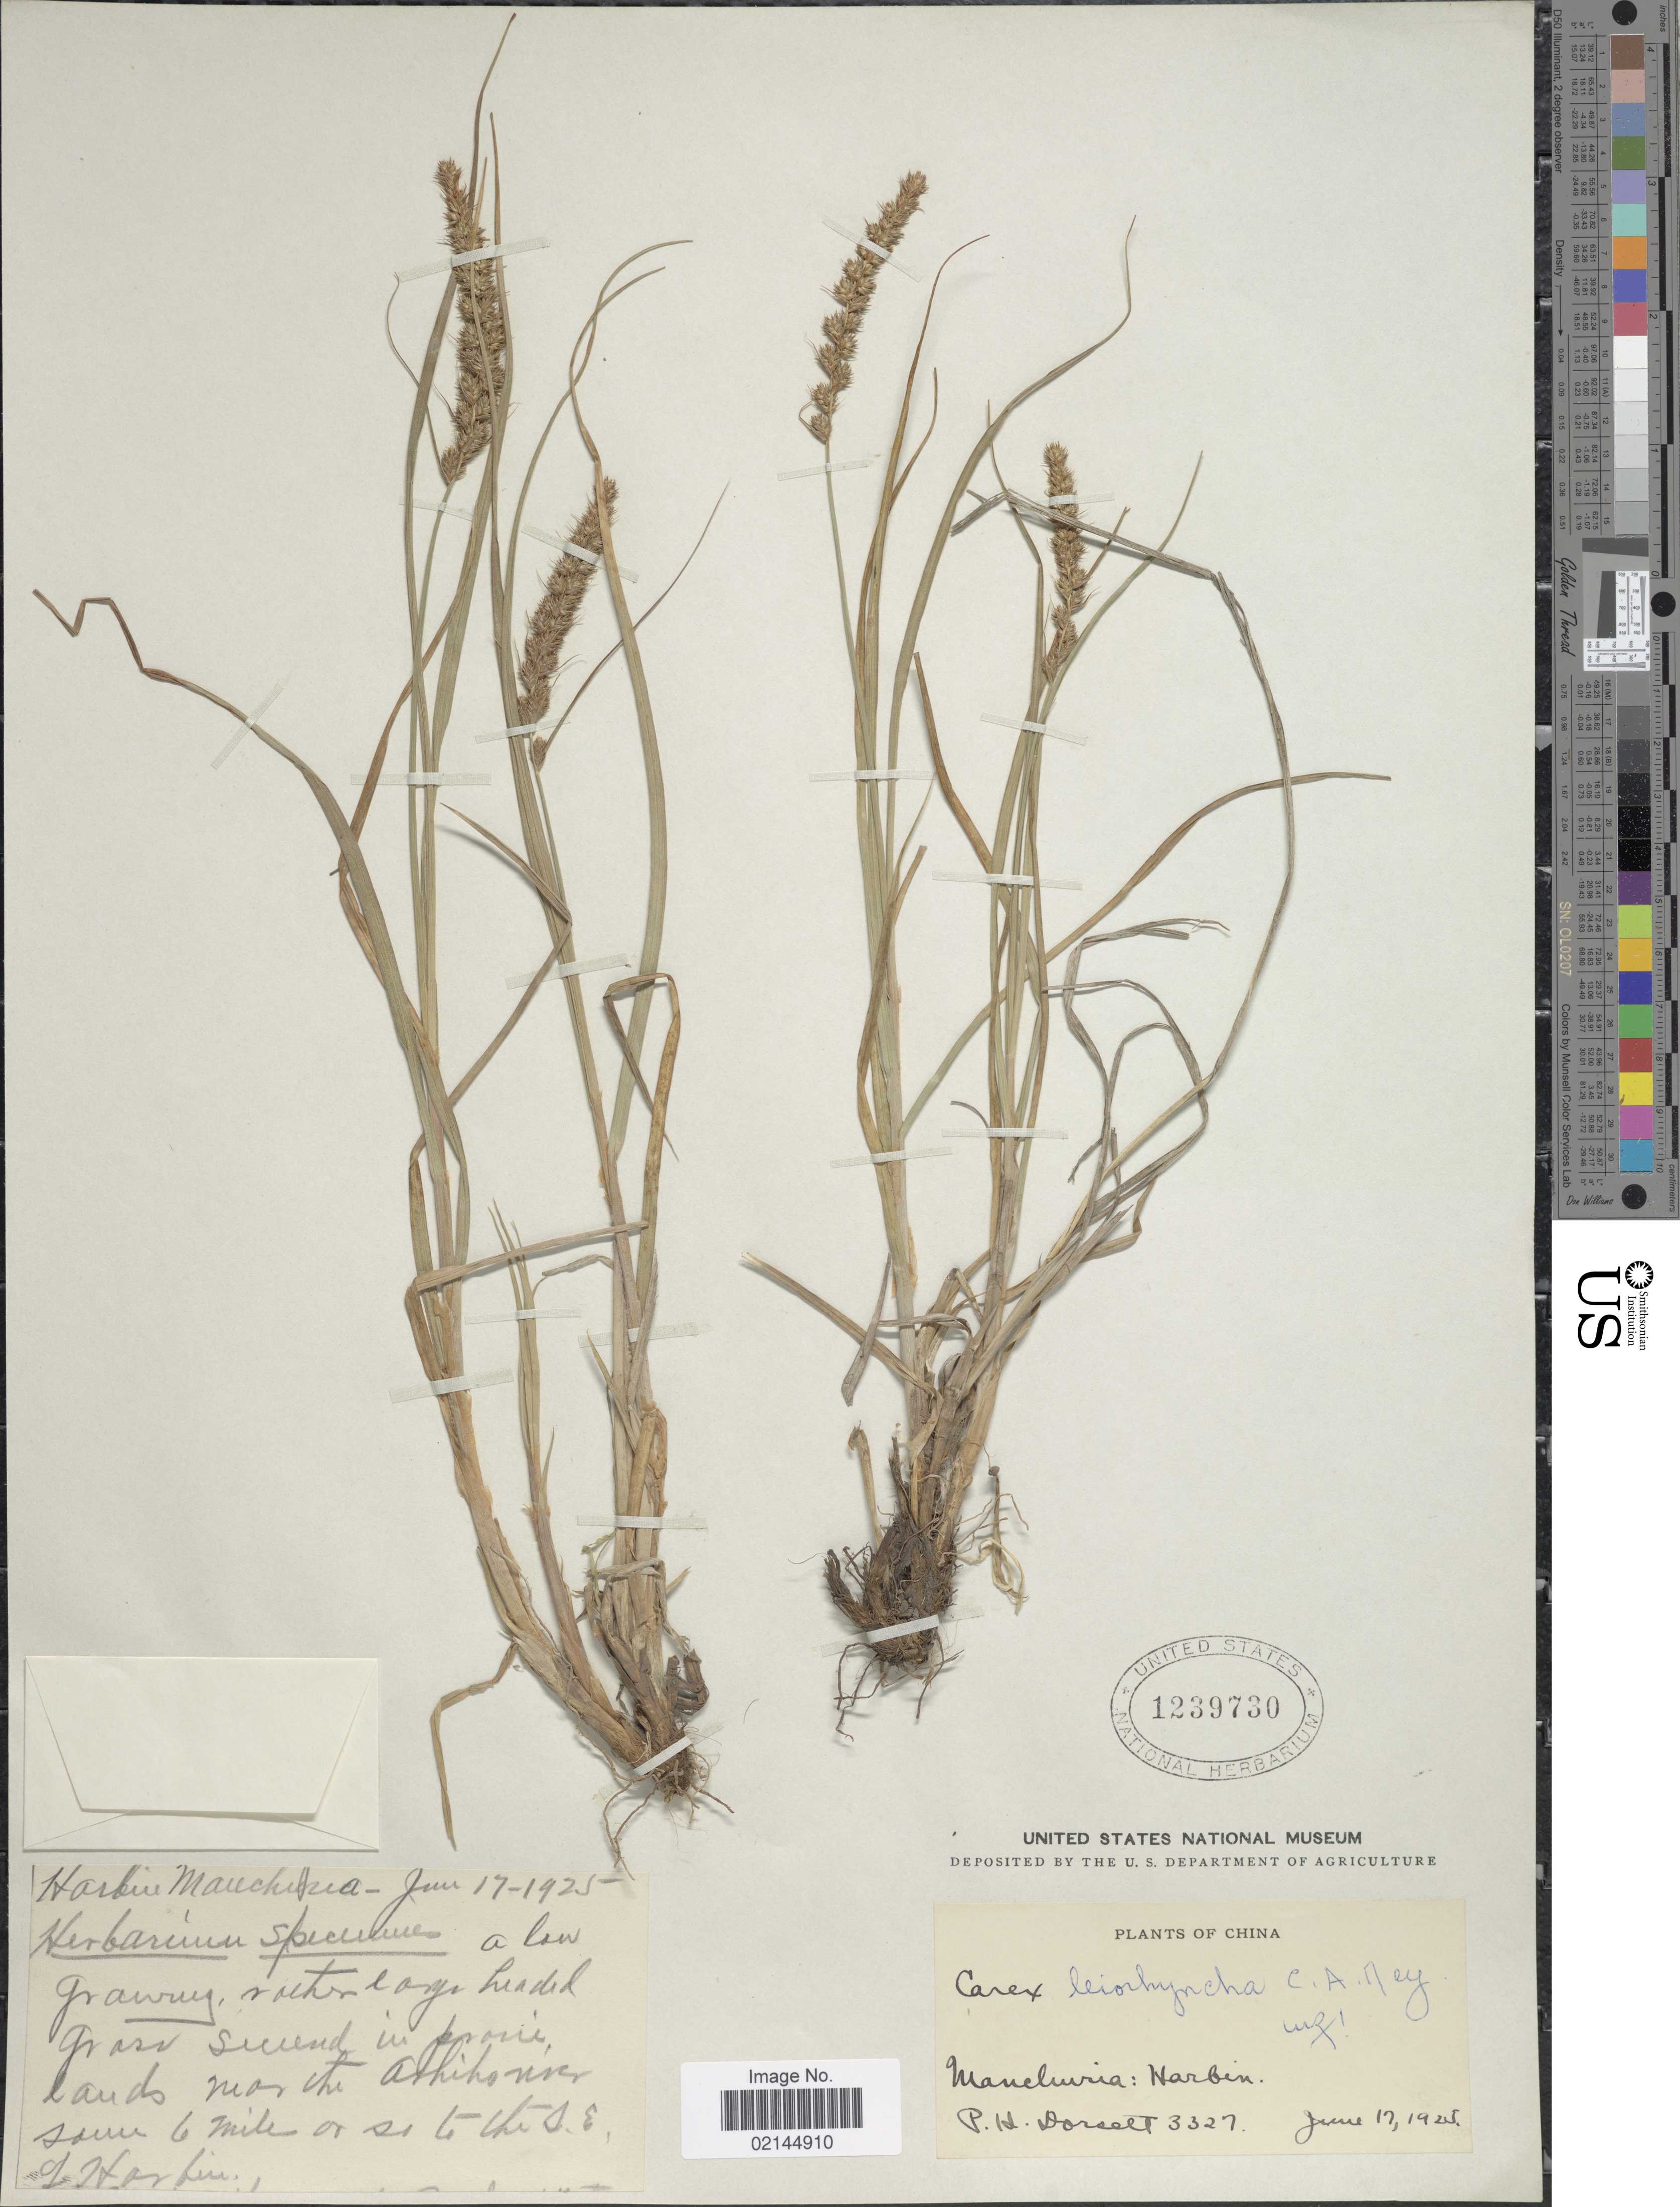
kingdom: Plantae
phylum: Tracheophyta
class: Liliopsida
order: Poales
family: Cyperaceae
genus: Carex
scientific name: Carex leiorhyncha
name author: C.A. Mey.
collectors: P. H. Dorsett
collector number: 3327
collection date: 1925-06-17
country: China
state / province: Heilongjiang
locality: Manchuria: Harbin. Athiho near some 6 mile or so to the S.E. [interpreted]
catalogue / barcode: US 1239730